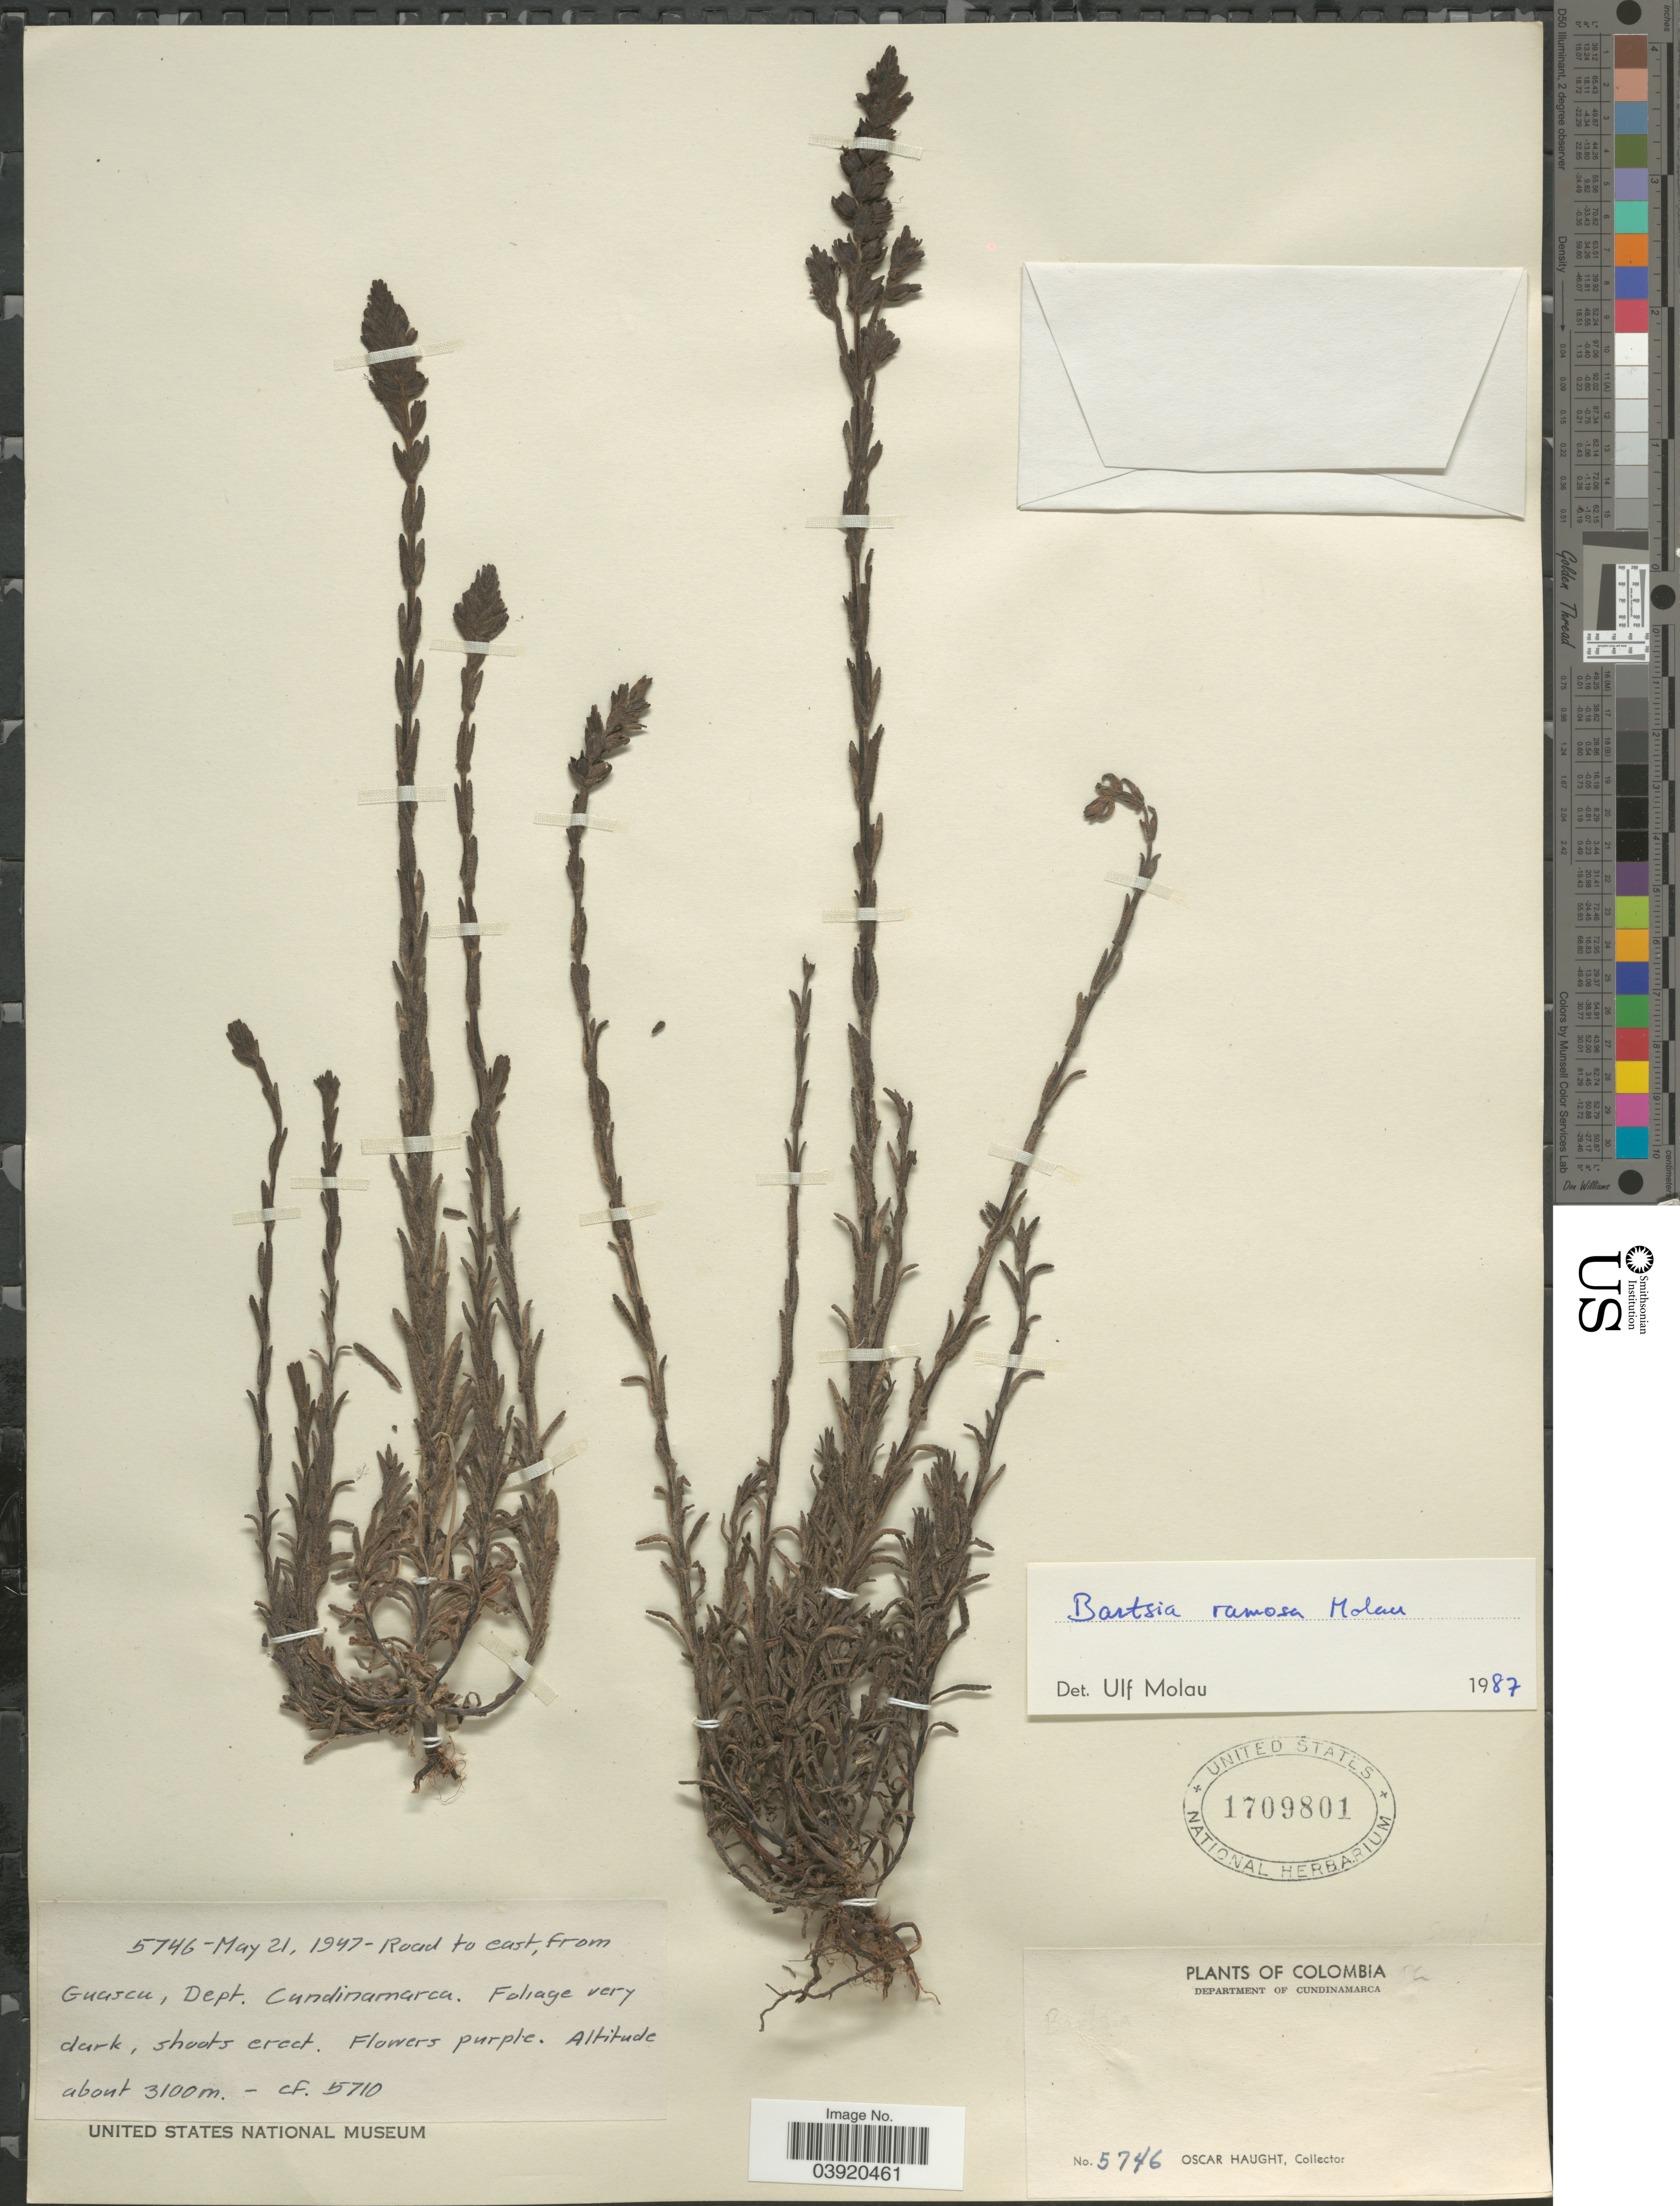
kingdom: Plantae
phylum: Tracheophyta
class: Magnoliopsida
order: Lamiales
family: Orobanchaceae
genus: Bartsia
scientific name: Bartsia ramosa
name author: Molau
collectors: O. L. Haught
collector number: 5746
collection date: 1947-05-21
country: Colombia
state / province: Cundinamarca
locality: Road to east, from Guascu, Department of Cundinamarca.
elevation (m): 3100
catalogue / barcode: US 1709801